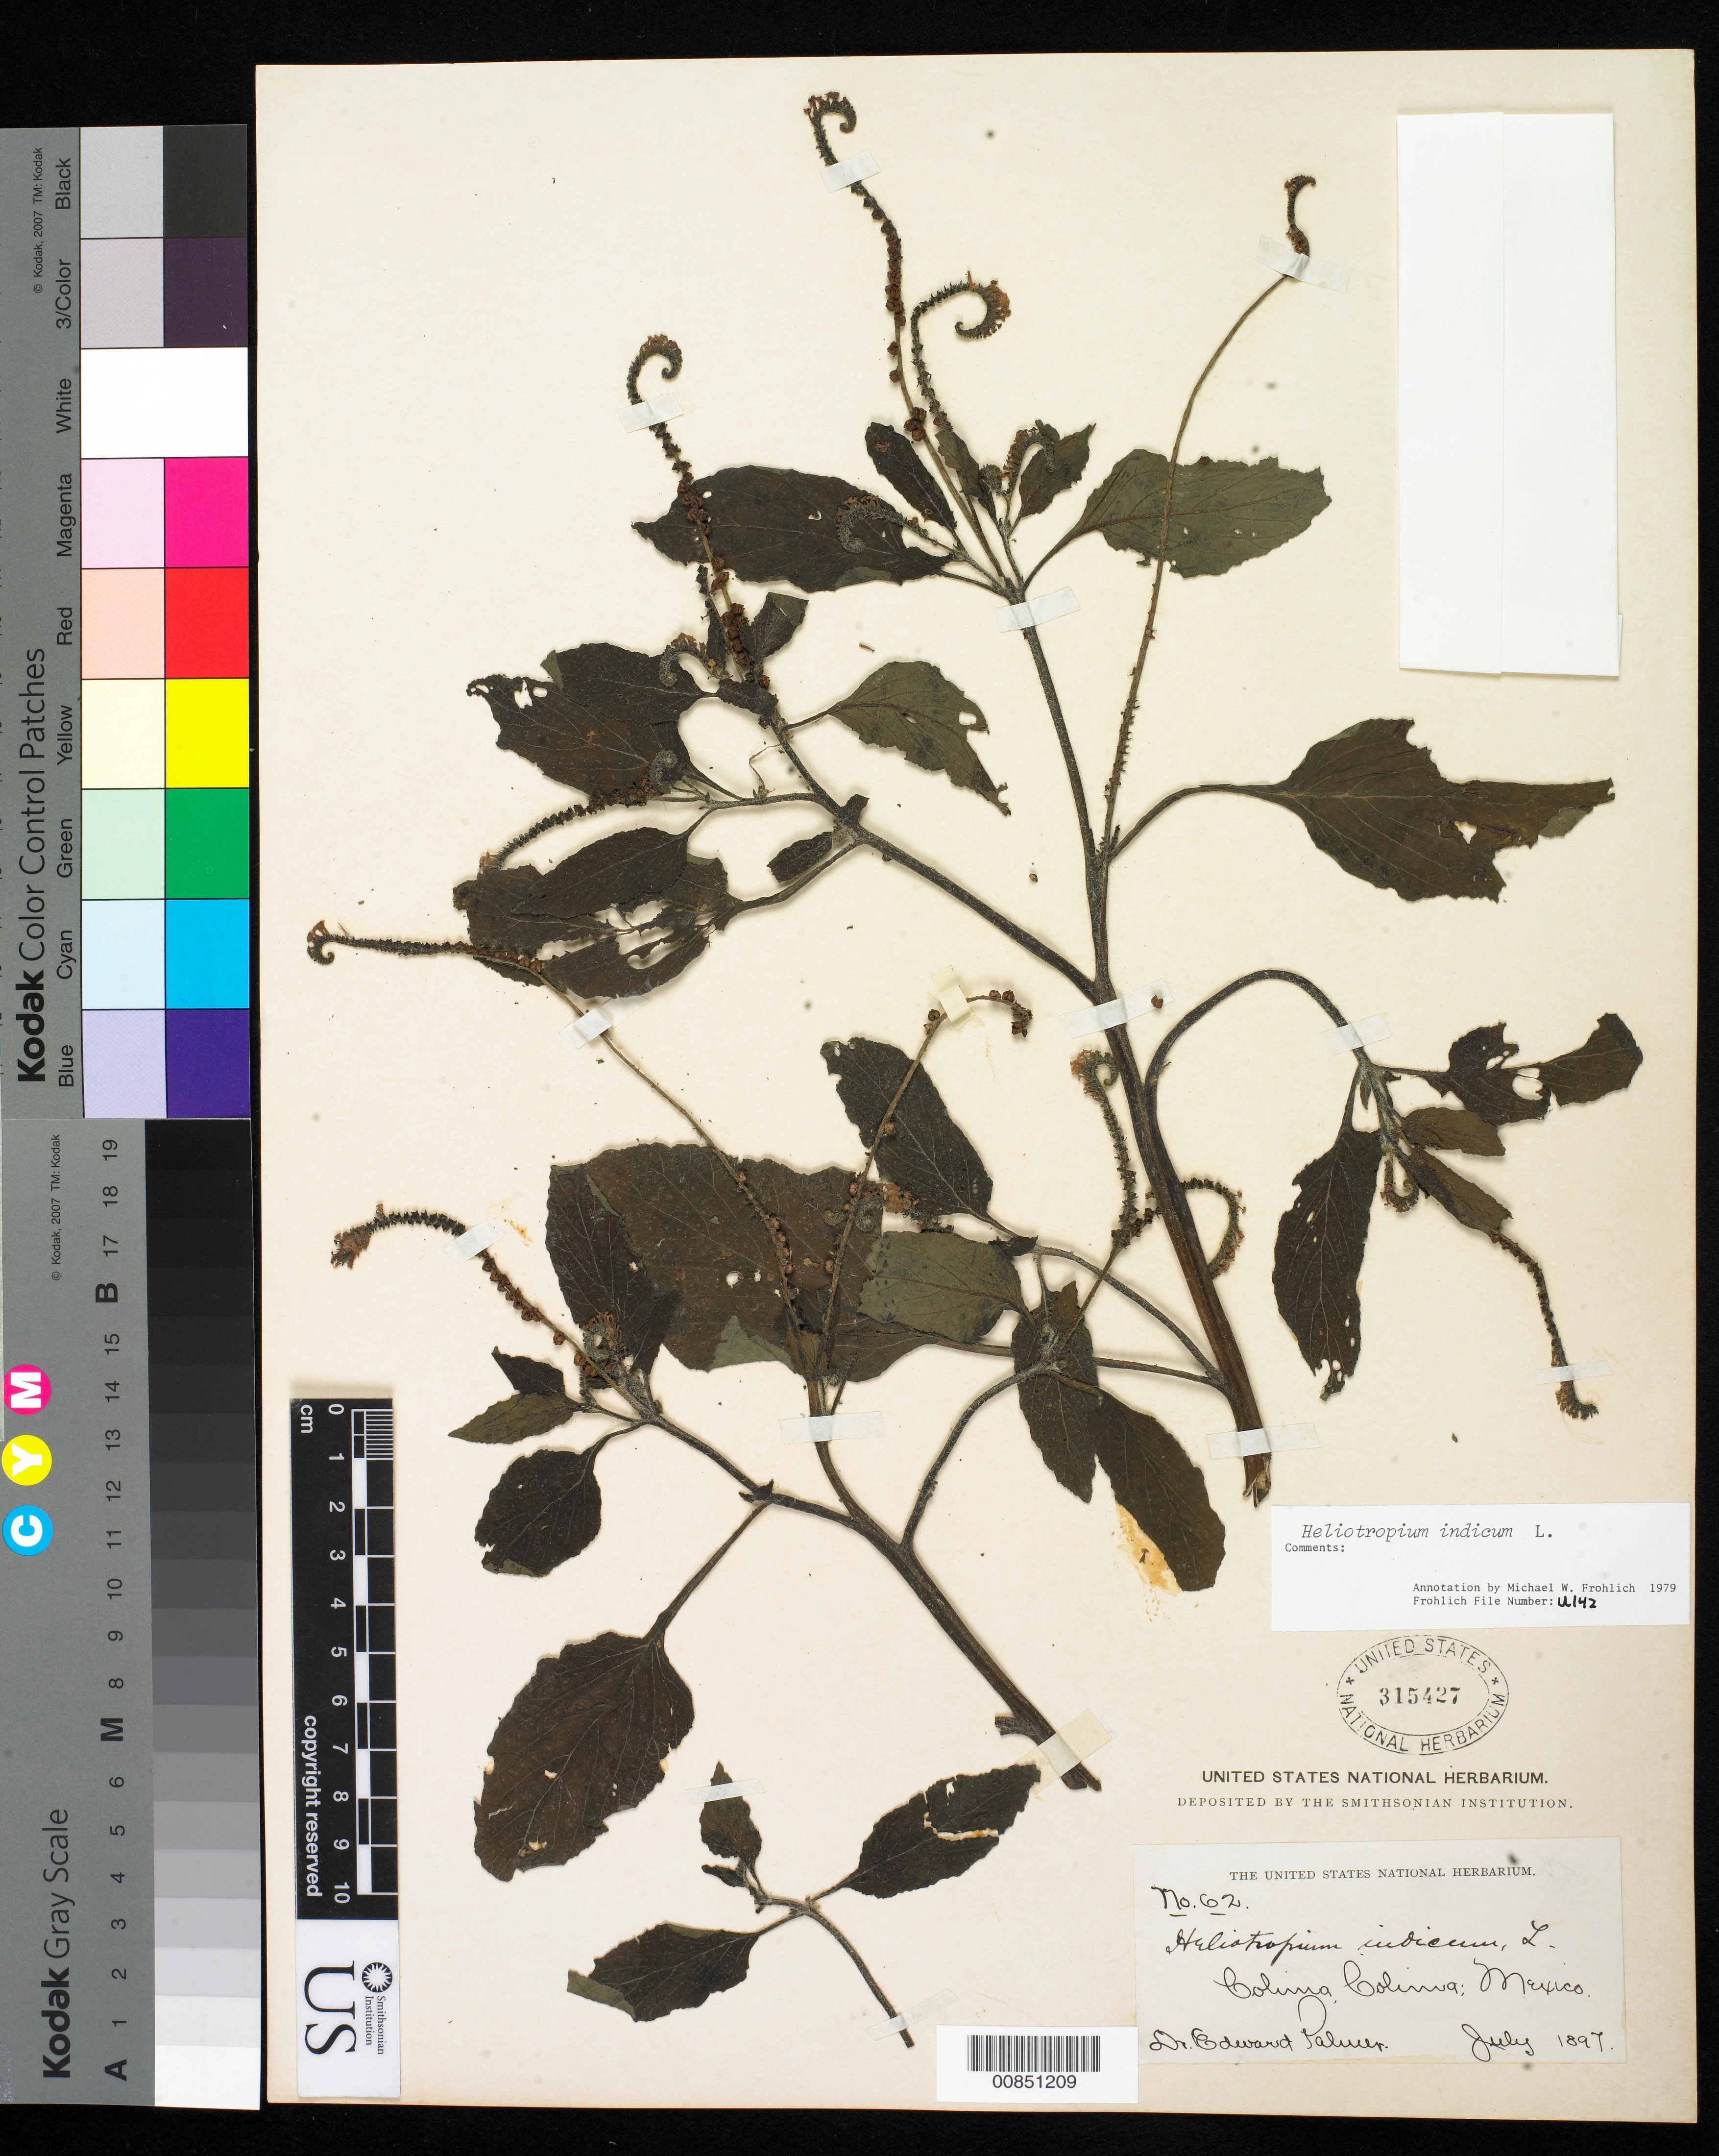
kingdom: Plantae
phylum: Tracheophyta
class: Magnoliopsida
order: Boraginales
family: Heliotropiaceae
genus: Heliotropium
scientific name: Heliotropium indicum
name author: L.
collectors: E. Palmer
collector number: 62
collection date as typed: Jul 1897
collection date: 1897-07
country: Mexico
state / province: Colima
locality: Colima, Colima.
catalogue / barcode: US 315427